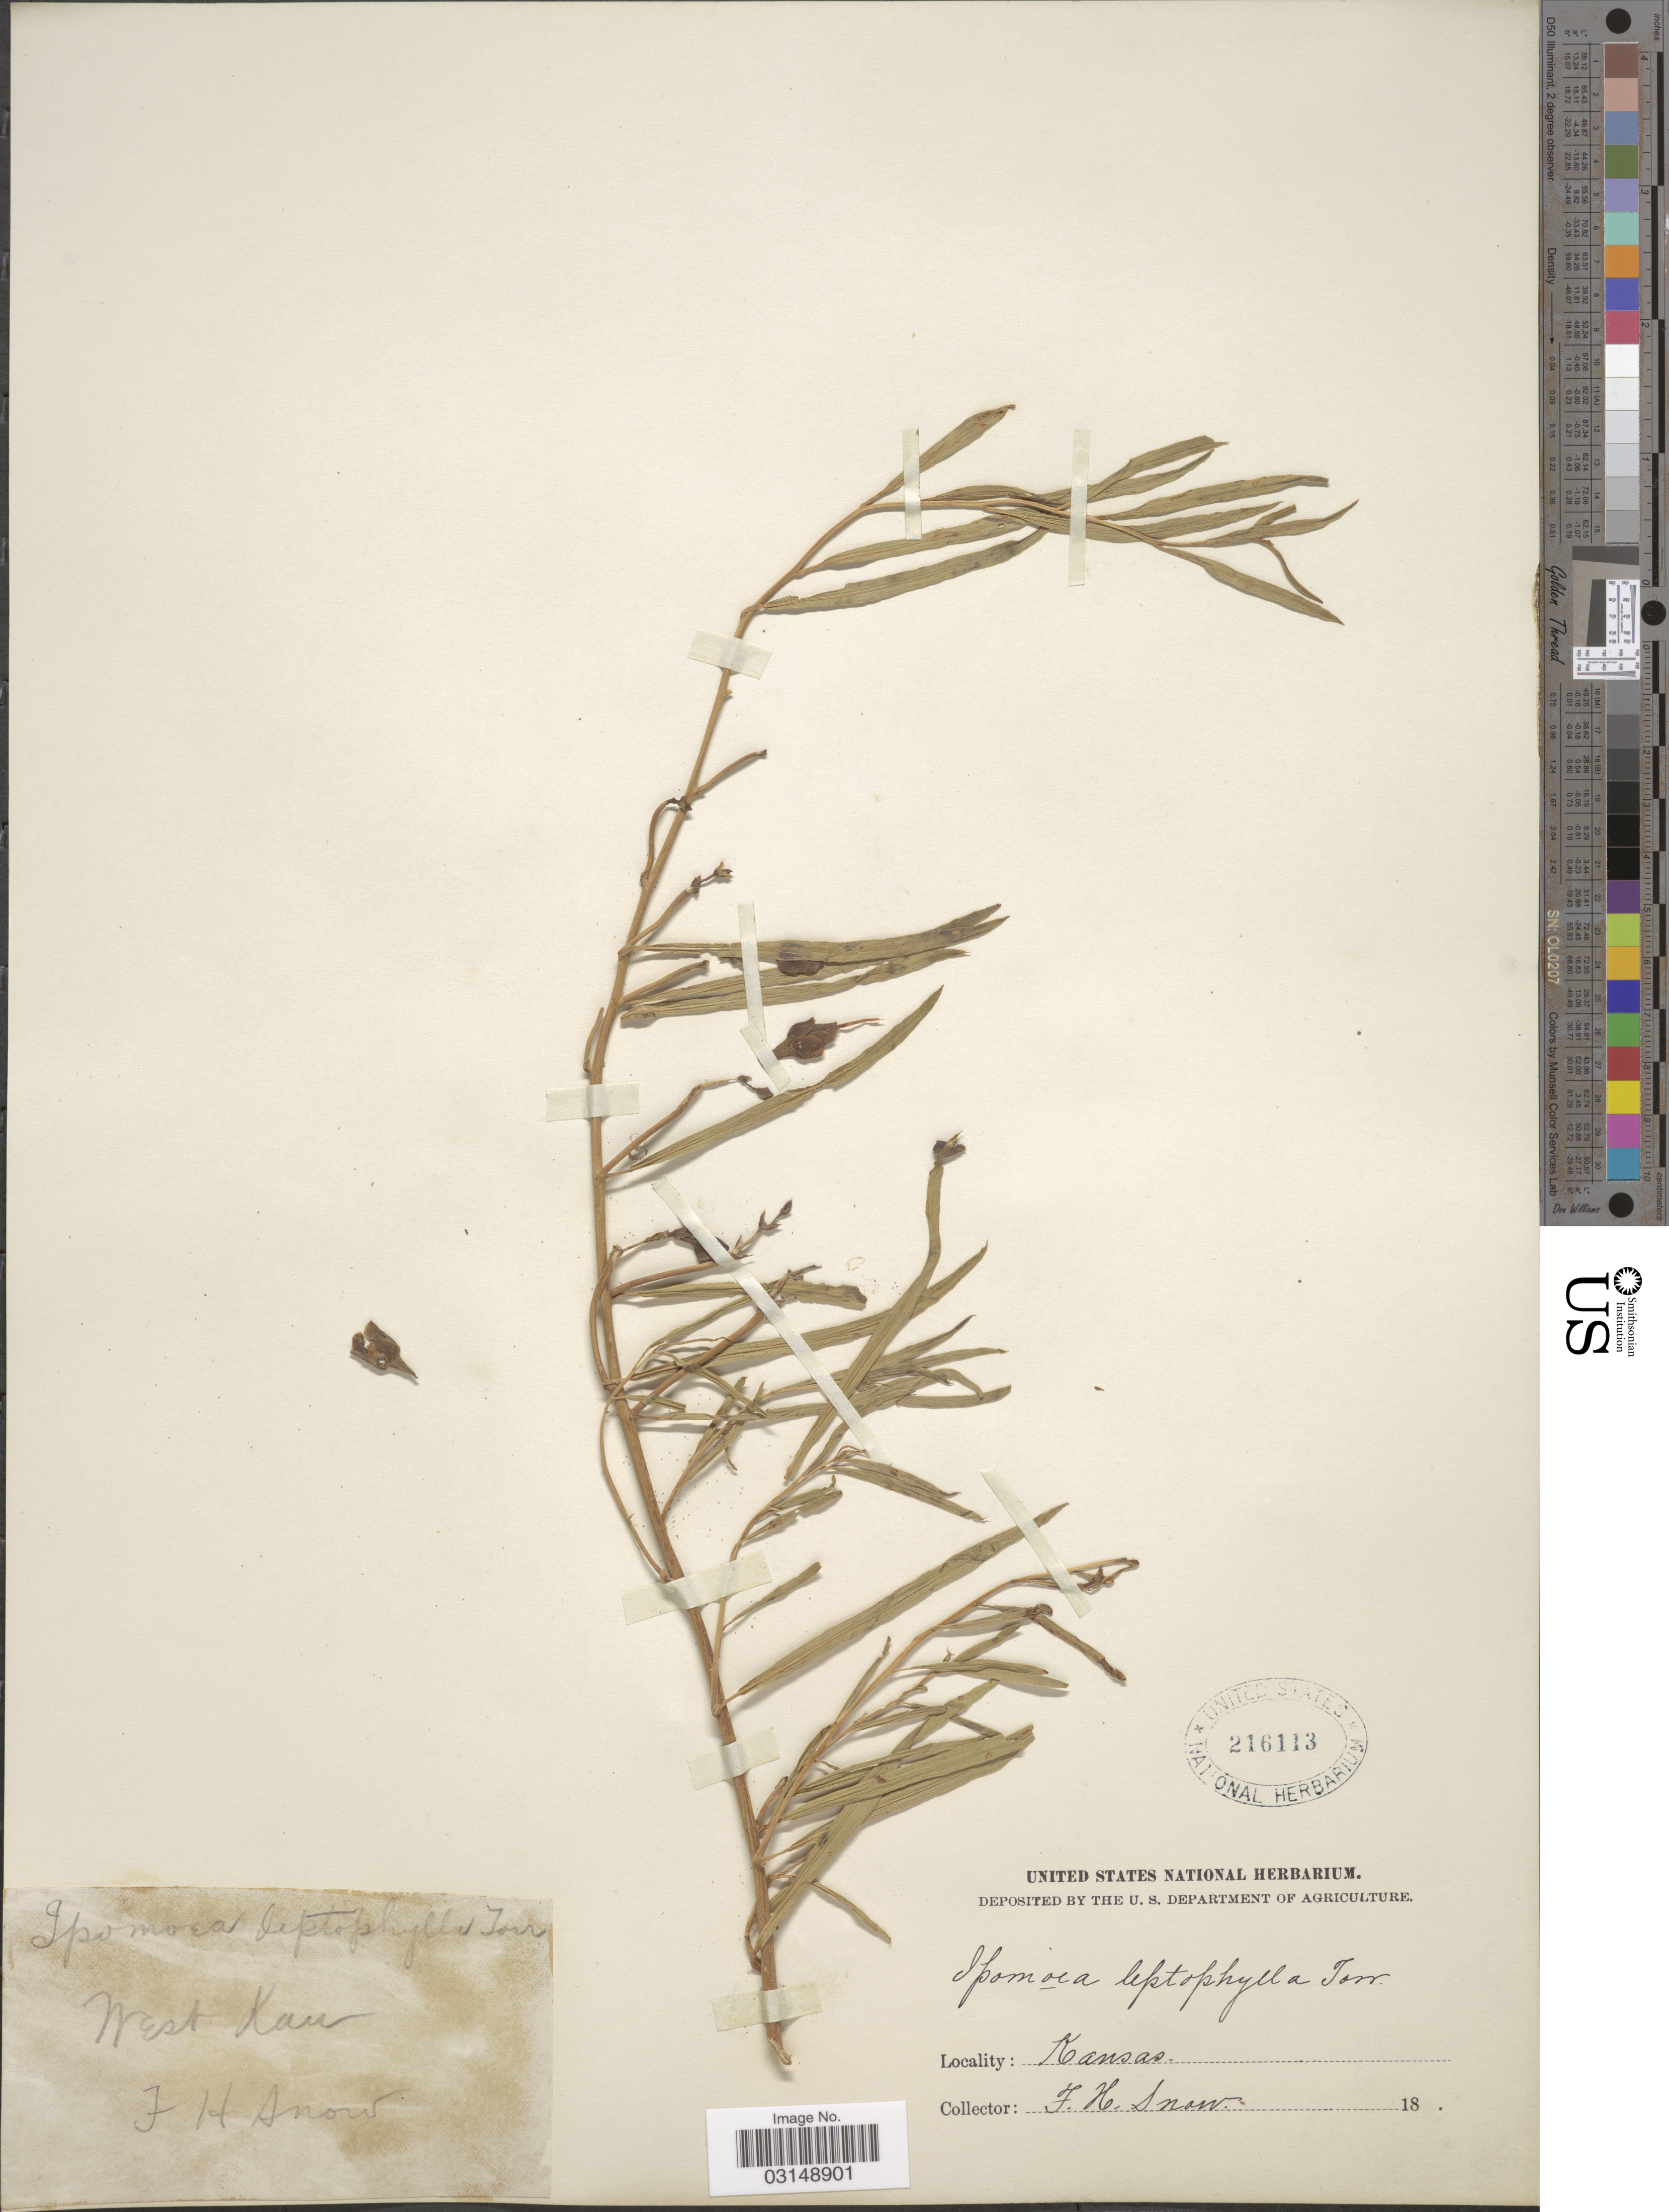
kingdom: Plantae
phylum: Tracheophyta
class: Magnoliopsida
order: Solanales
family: Convolvulaceae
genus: Ipomoea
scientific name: Ipomoea leptophylla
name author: Torr.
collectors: F. H. Snow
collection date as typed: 18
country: United States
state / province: Kansas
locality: West Kan.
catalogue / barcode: US 216113